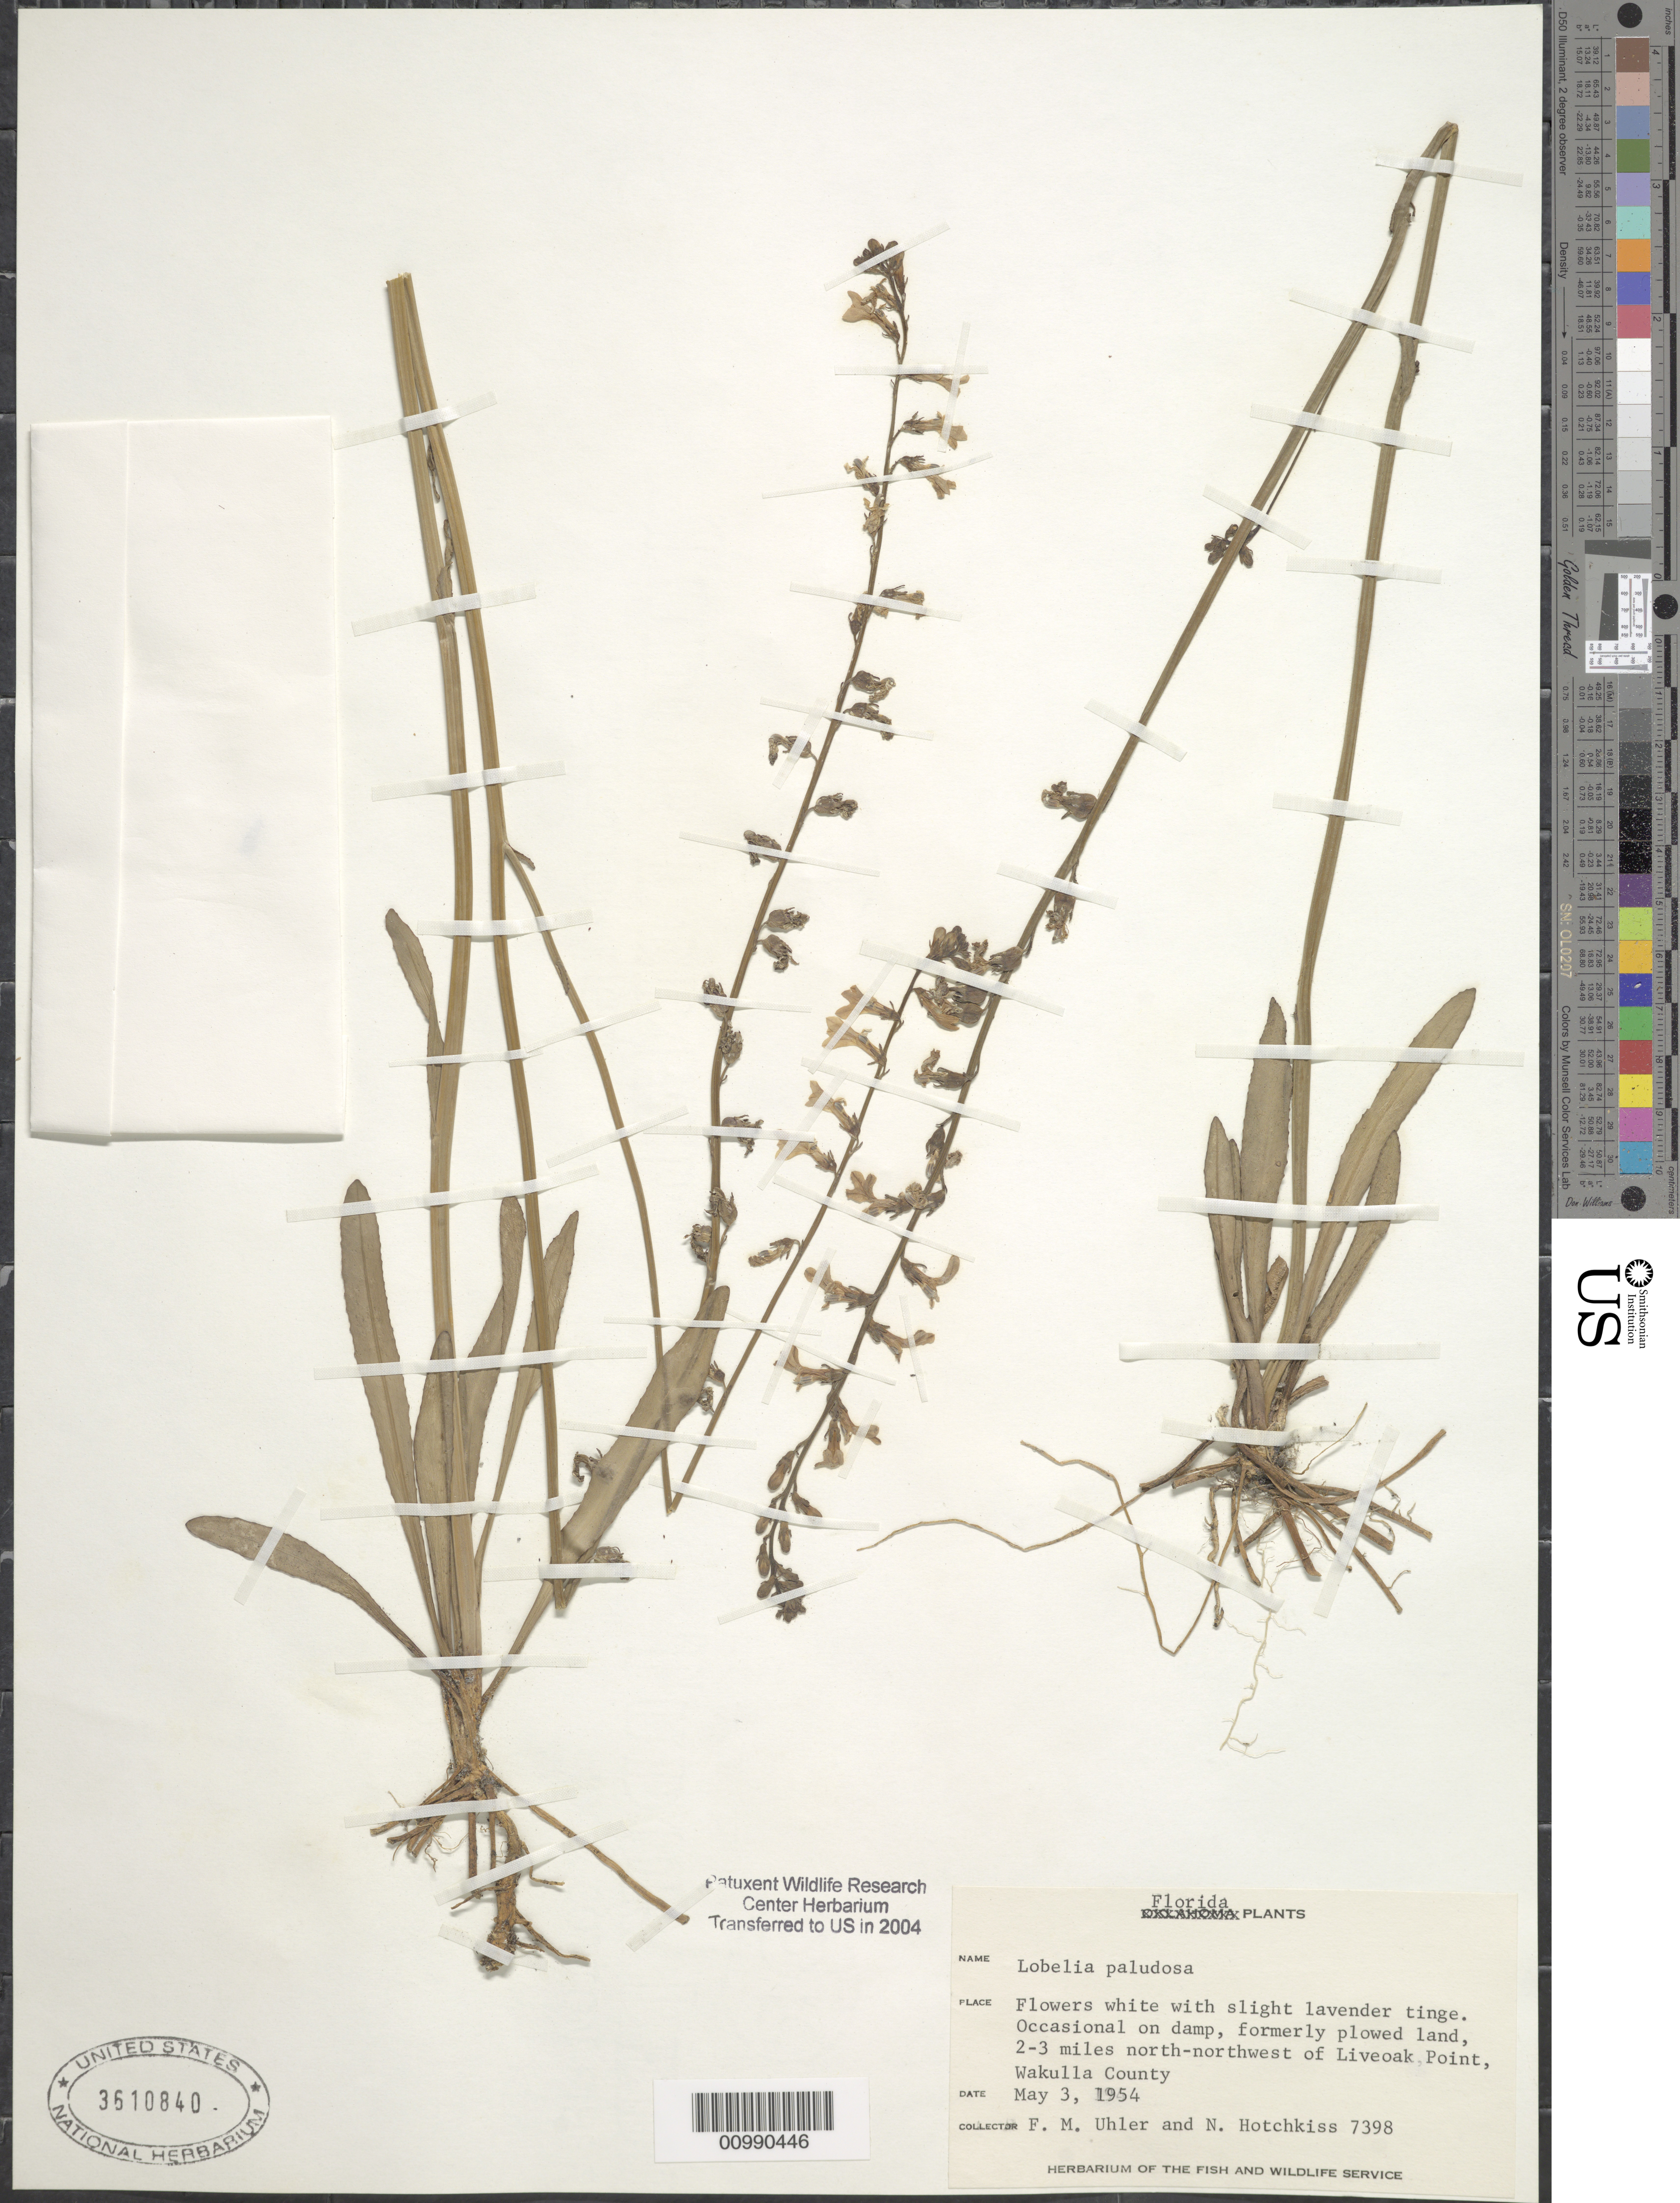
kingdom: Plantae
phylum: Tracheophyta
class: Magnoliopsida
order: Asterales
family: Campanulaceae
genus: Lobelia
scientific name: Lobelia paludosa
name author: Nutt.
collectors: F. M. Uhler & N. Hotchkiss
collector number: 7398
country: United States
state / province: Florida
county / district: Wakulla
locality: NNW of Liveoak Point.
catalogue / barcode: US 3610840